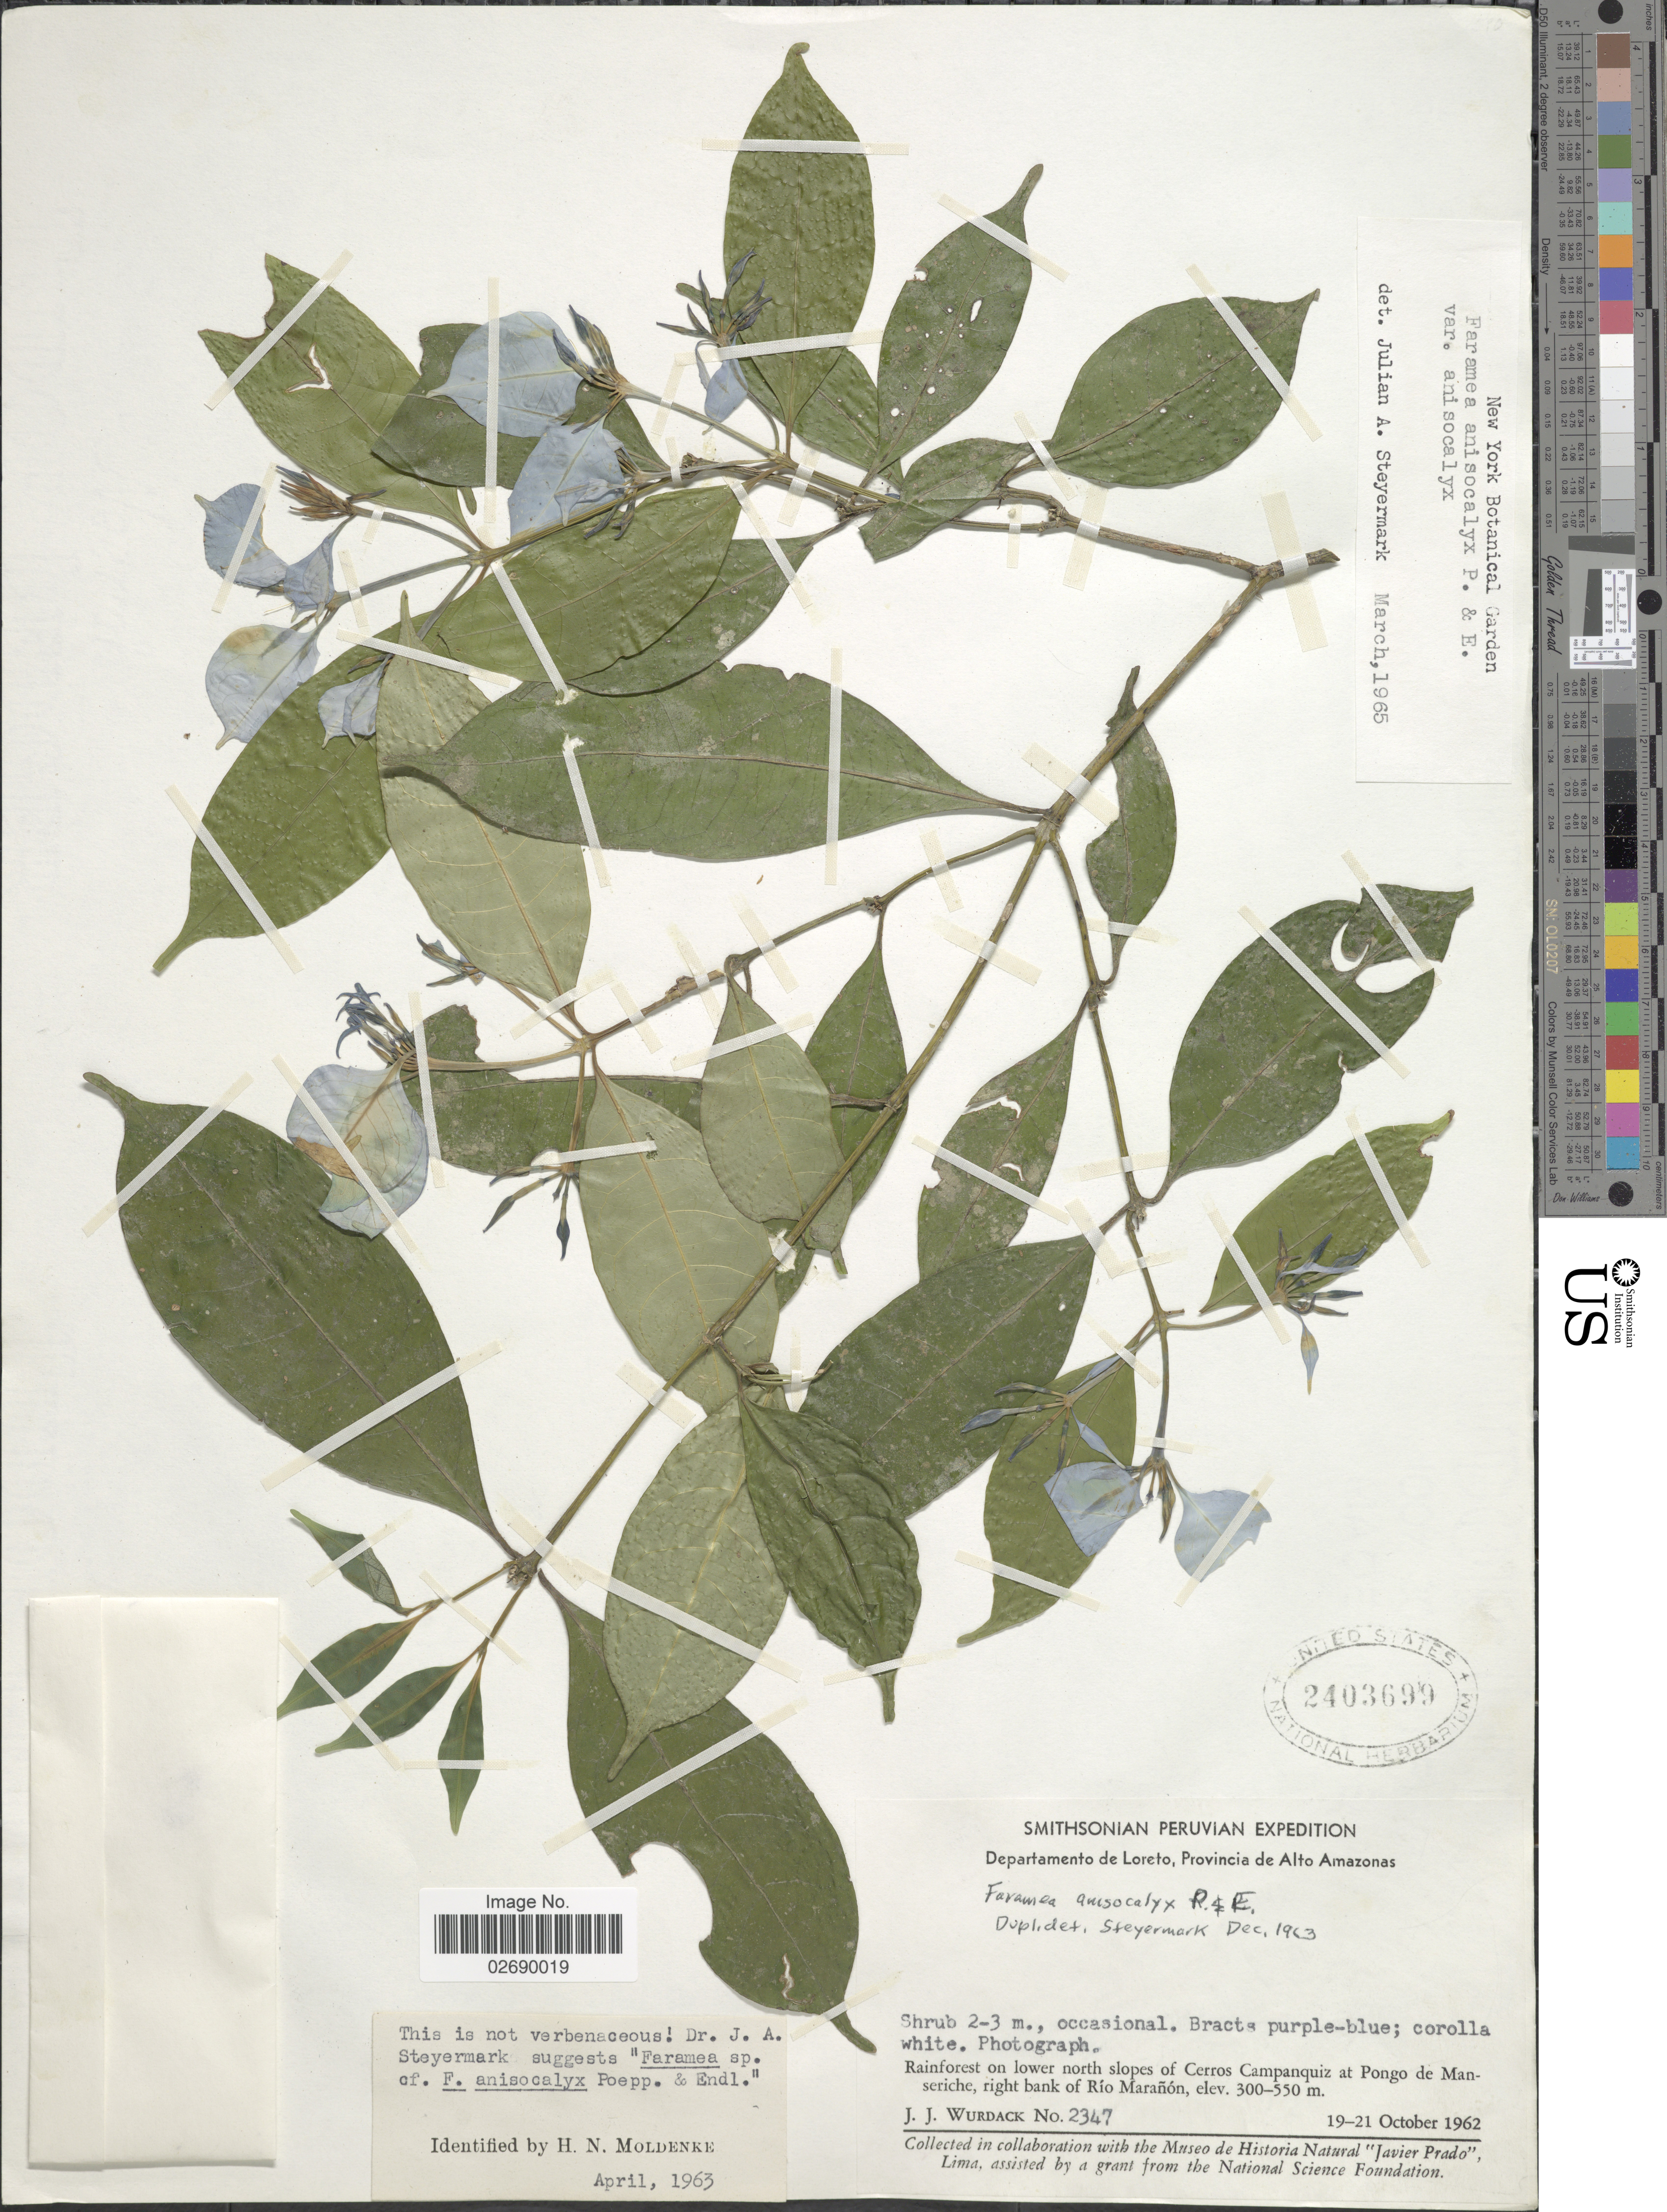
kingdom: Plantae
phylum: Tracheophyta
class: Magnoliopsida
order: Gentianales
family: Rubiaceae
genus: Faramea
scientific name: Faramea anisocalyx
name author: Poepp. & Endl.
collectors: J. J. Wurdack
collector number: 2347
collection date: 1962-10-19/1962-10-21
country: Peru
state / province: Loreto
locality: Provincia de Alto Amazonas. Lower north slopes of Cerros Campanquiz at Pongo de manseriche, right bank of Rio Maranon.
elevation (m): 300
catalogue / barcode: US 2403699